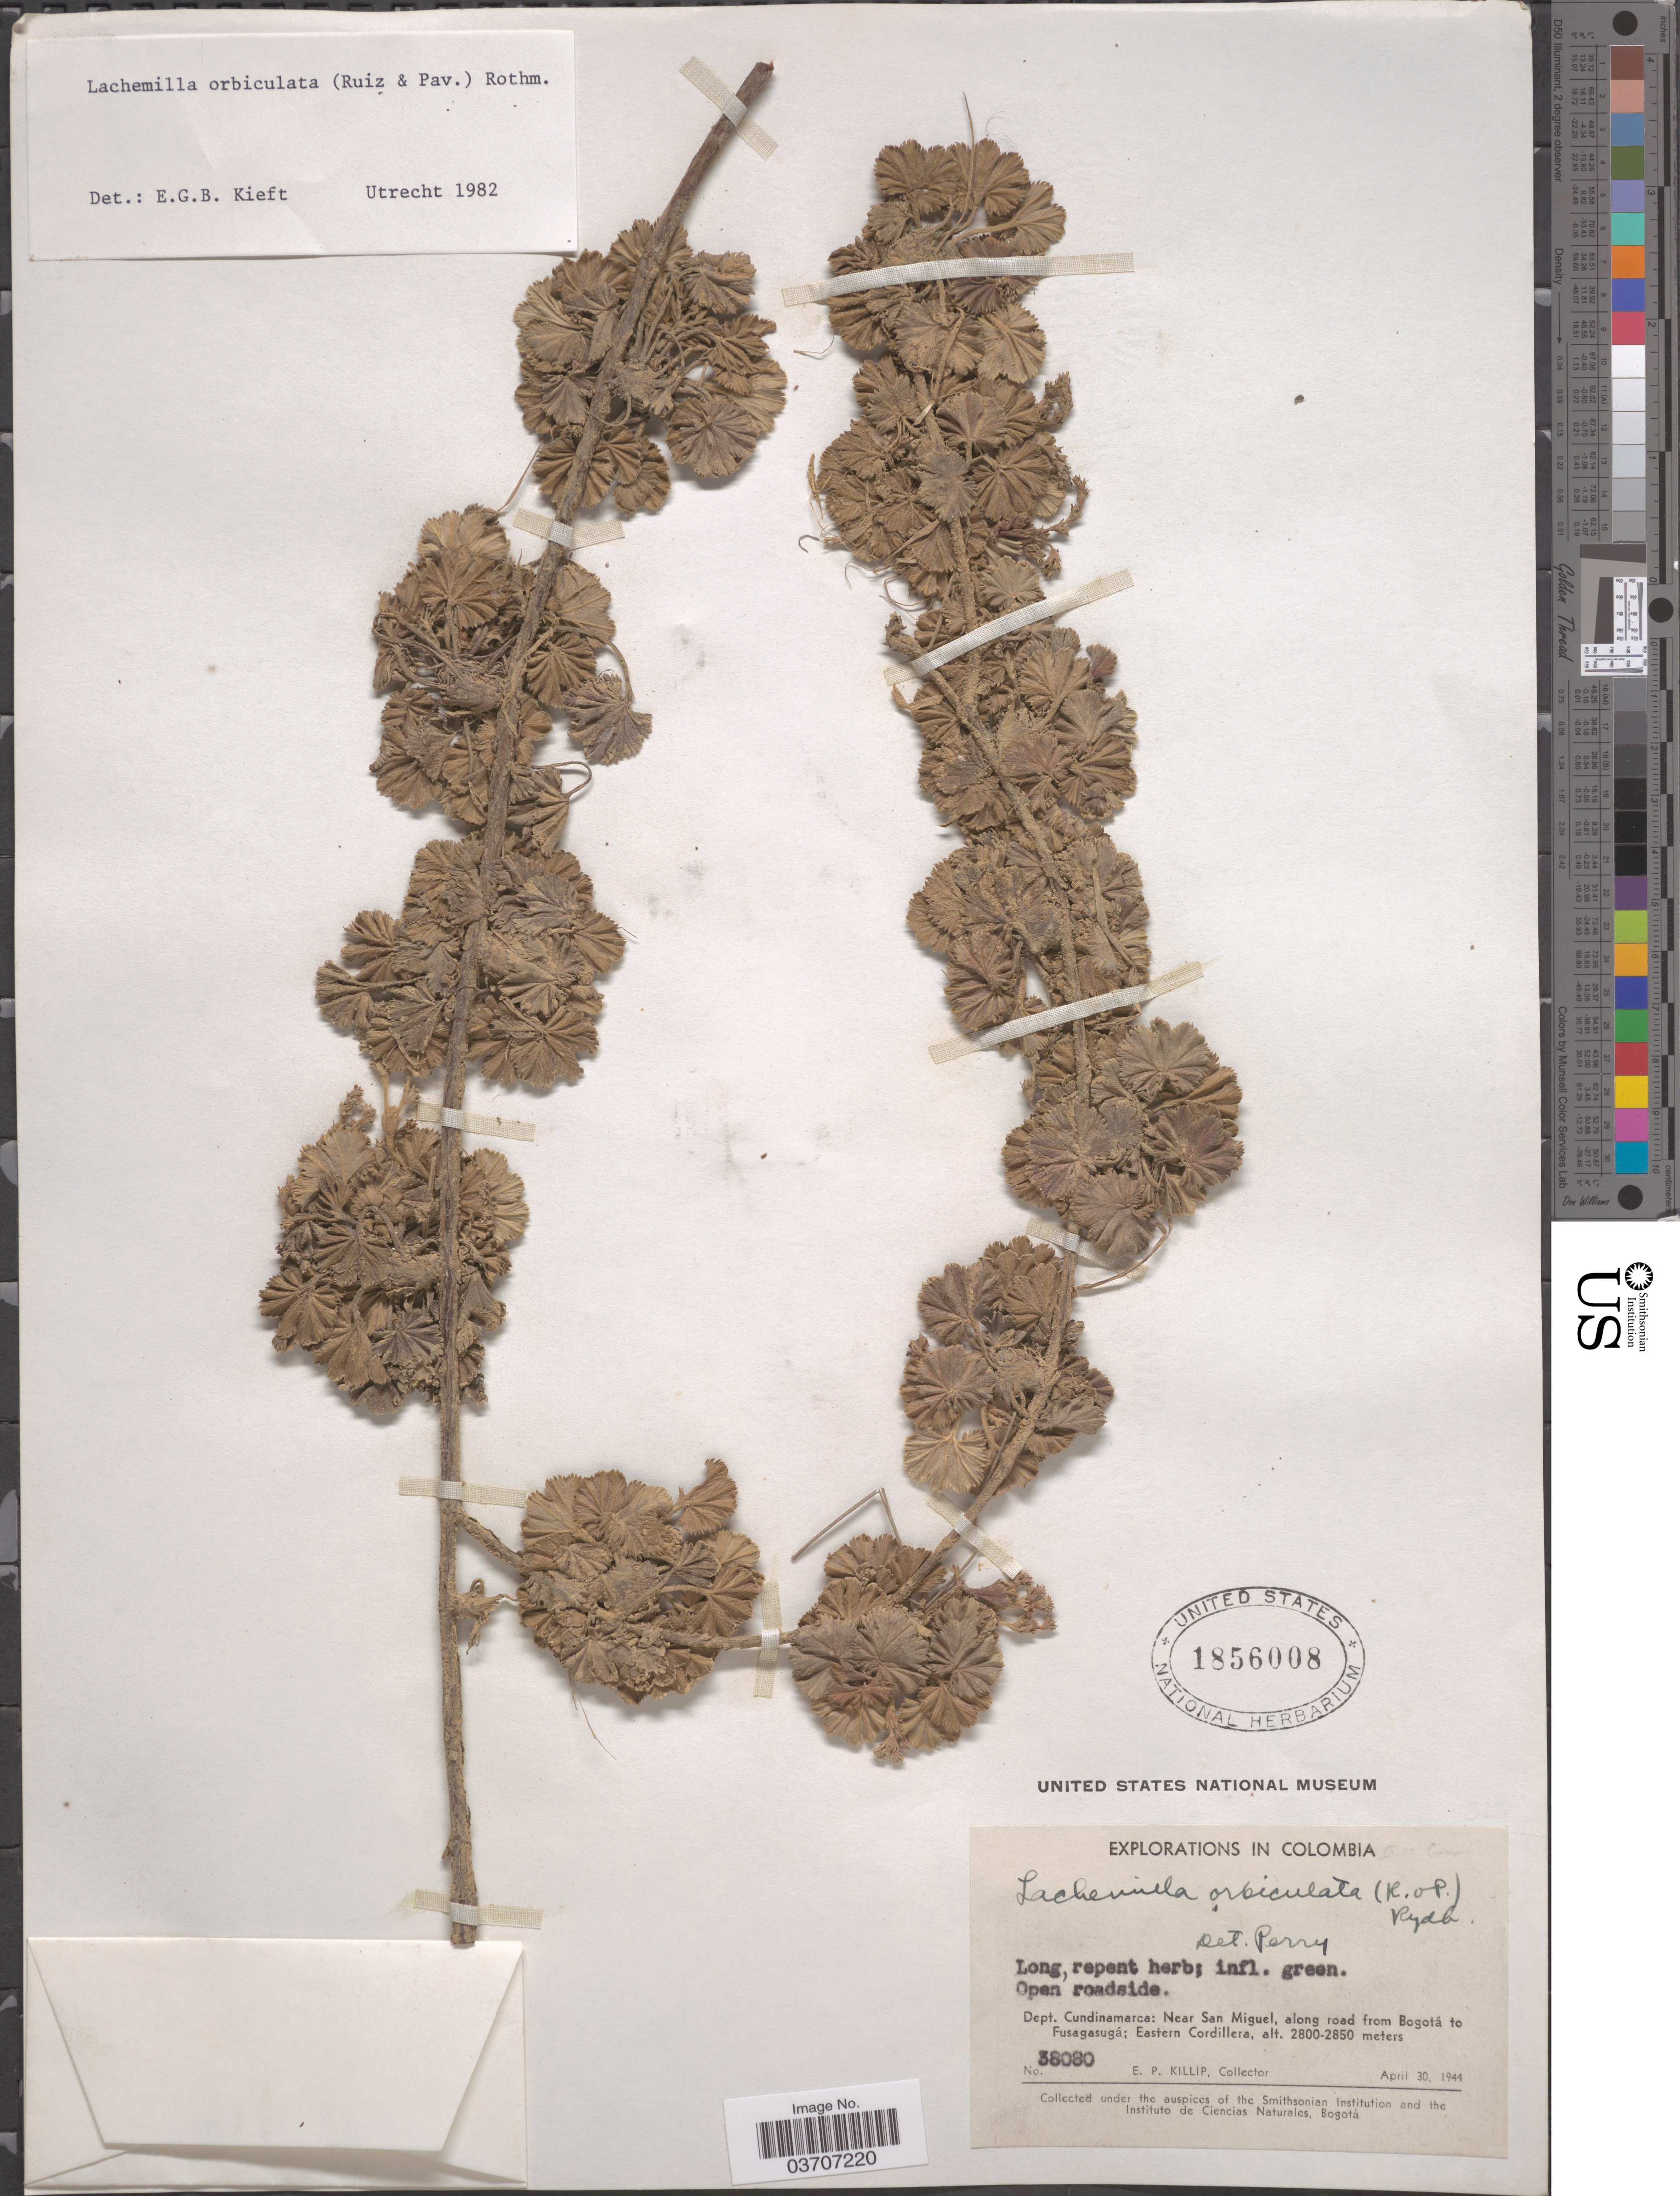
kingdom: Plantae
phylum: Tracheophyta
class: Magnoliopsida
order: Rosales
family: Rosaceae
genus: Lachemilla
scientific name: Lachemilla orbiculata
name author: (Ruiz & Pav.) Rydb.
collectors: E. P. Killip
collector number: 38080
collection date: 1944-04-30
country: Colombia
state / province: Cundinamarca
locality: Dept. Cundinamarca: Near San Miguel, along road from Bogotá to Fusagasugá; Eastern Cordillera.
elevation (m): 2800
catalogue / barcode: US 1856008